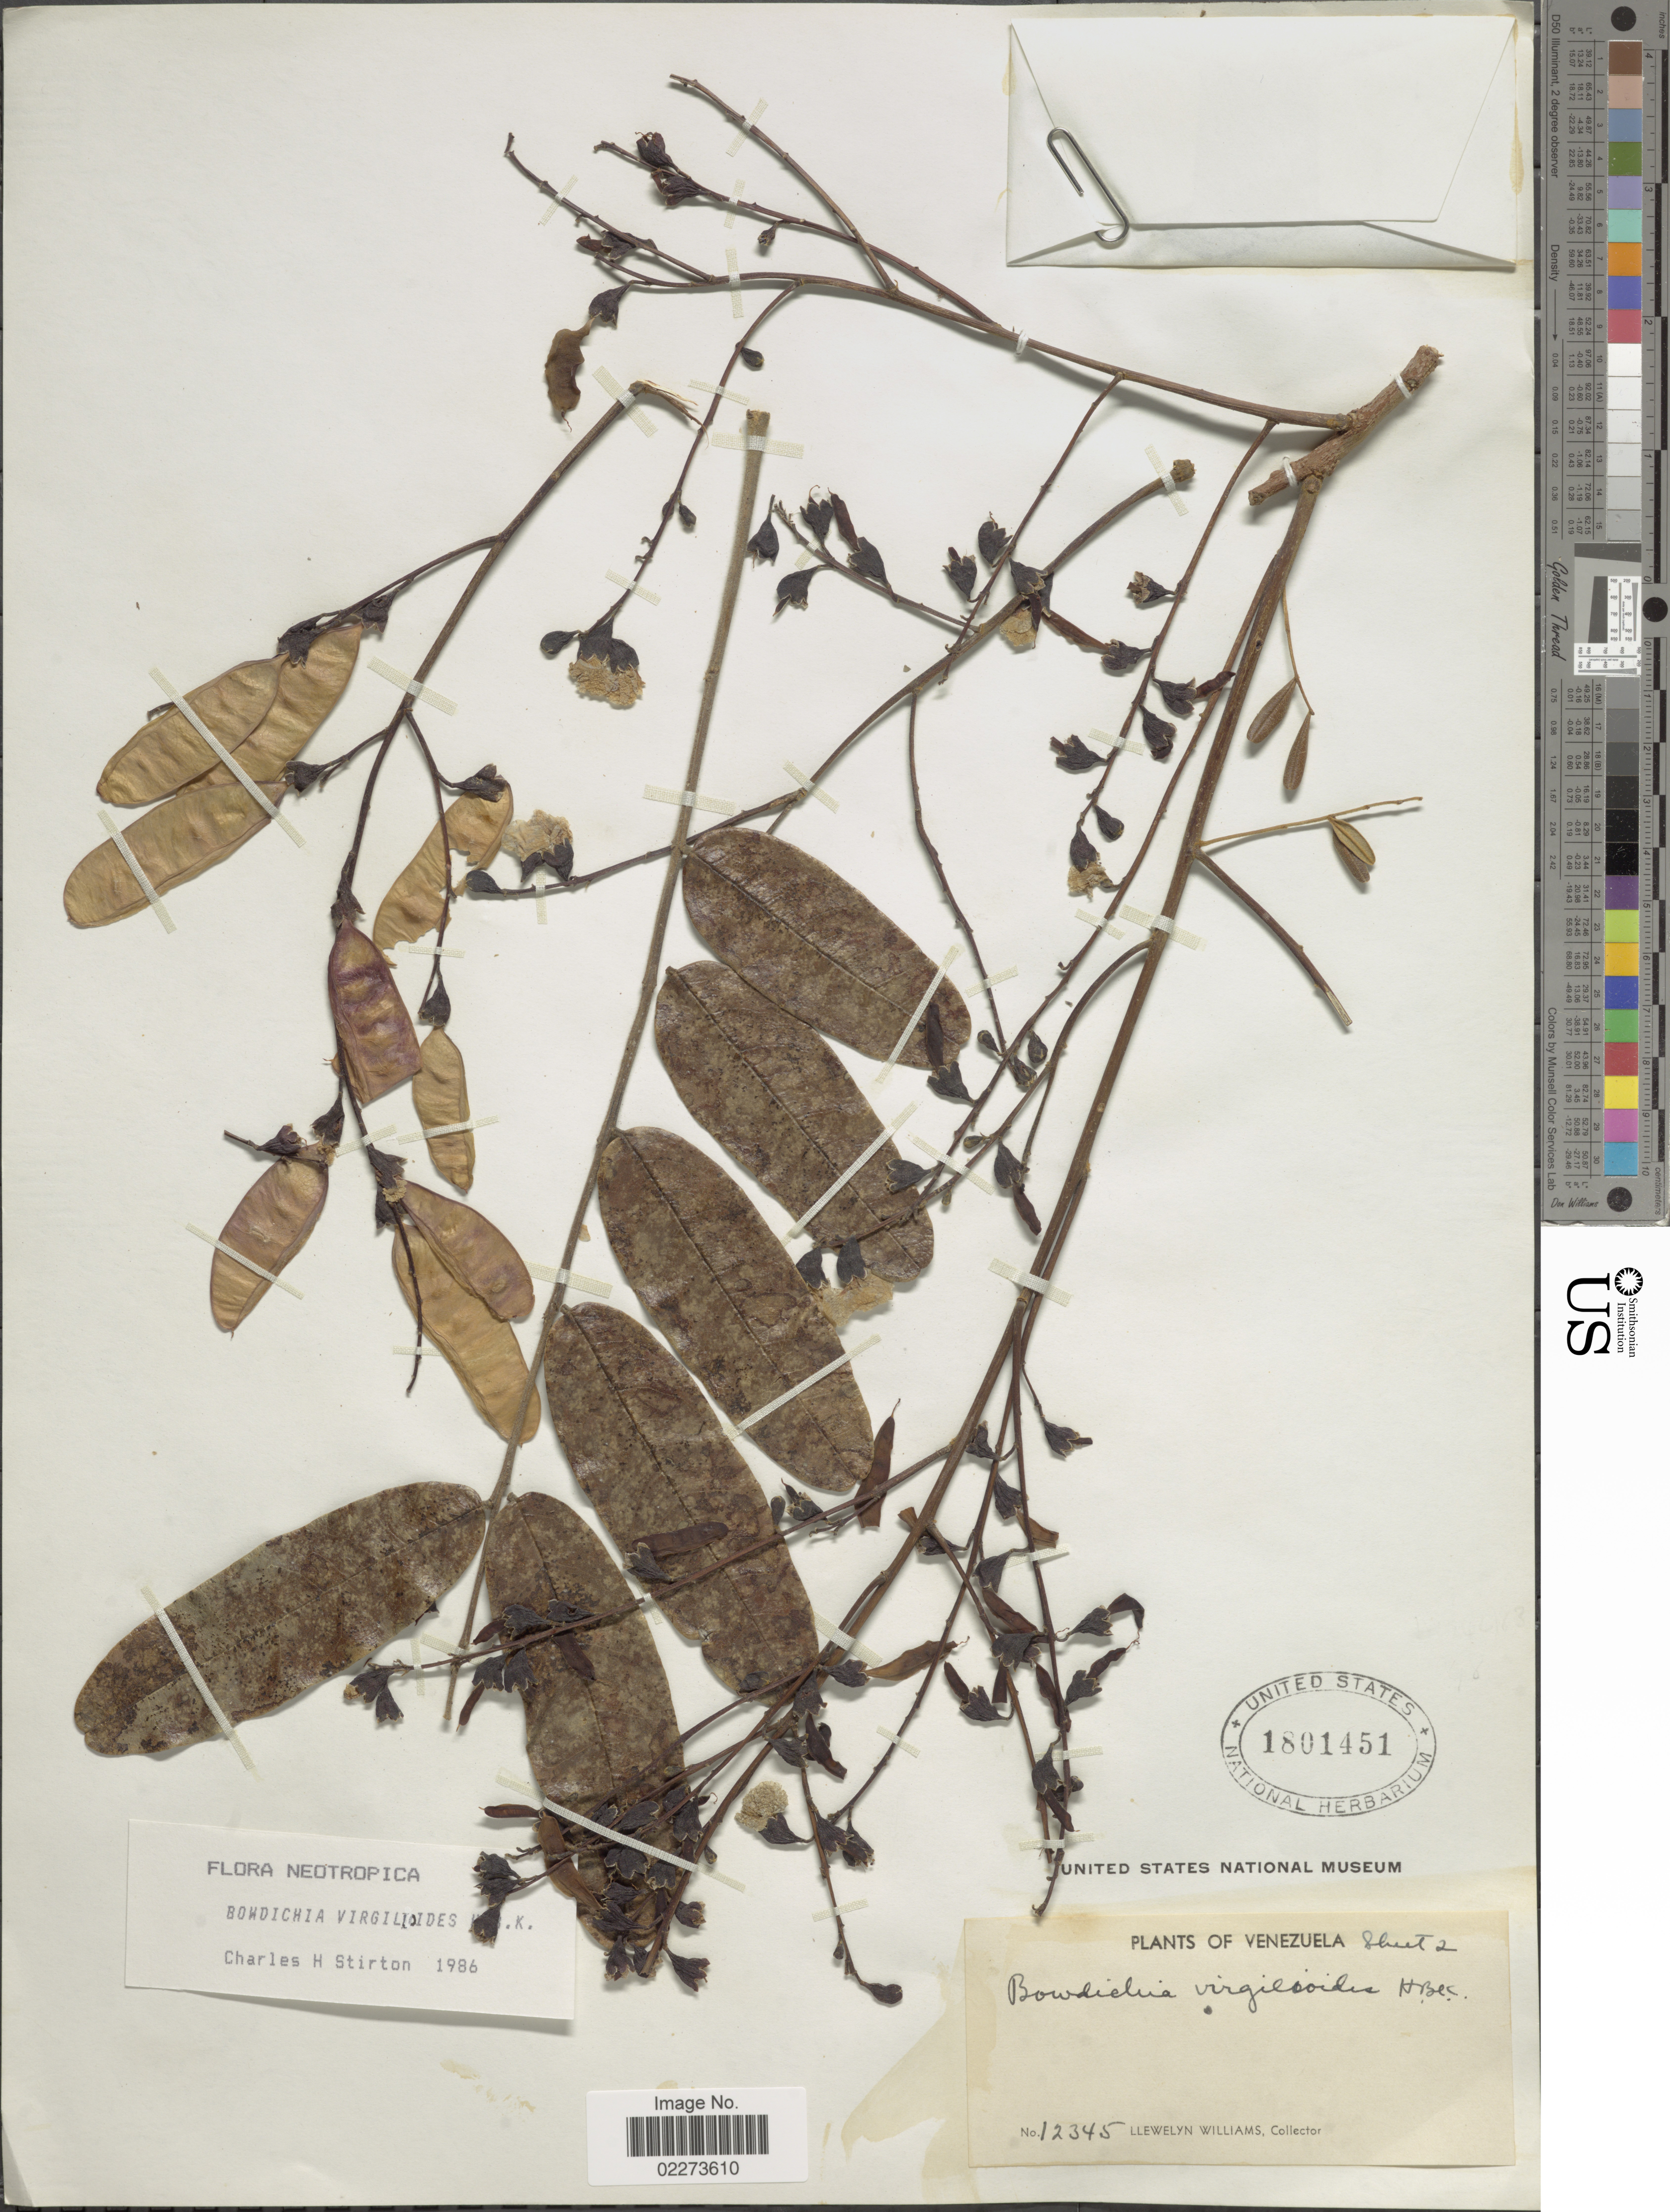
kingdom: Plantae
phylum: Tracheophyta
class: Magnoliopsida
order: Fabales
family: Fabaceae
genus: Bowdichia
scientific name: Bowdichia virgilioides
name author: Kunth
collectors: Ll. Williams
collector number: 12345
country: Venezuela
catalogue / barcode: US 1801451